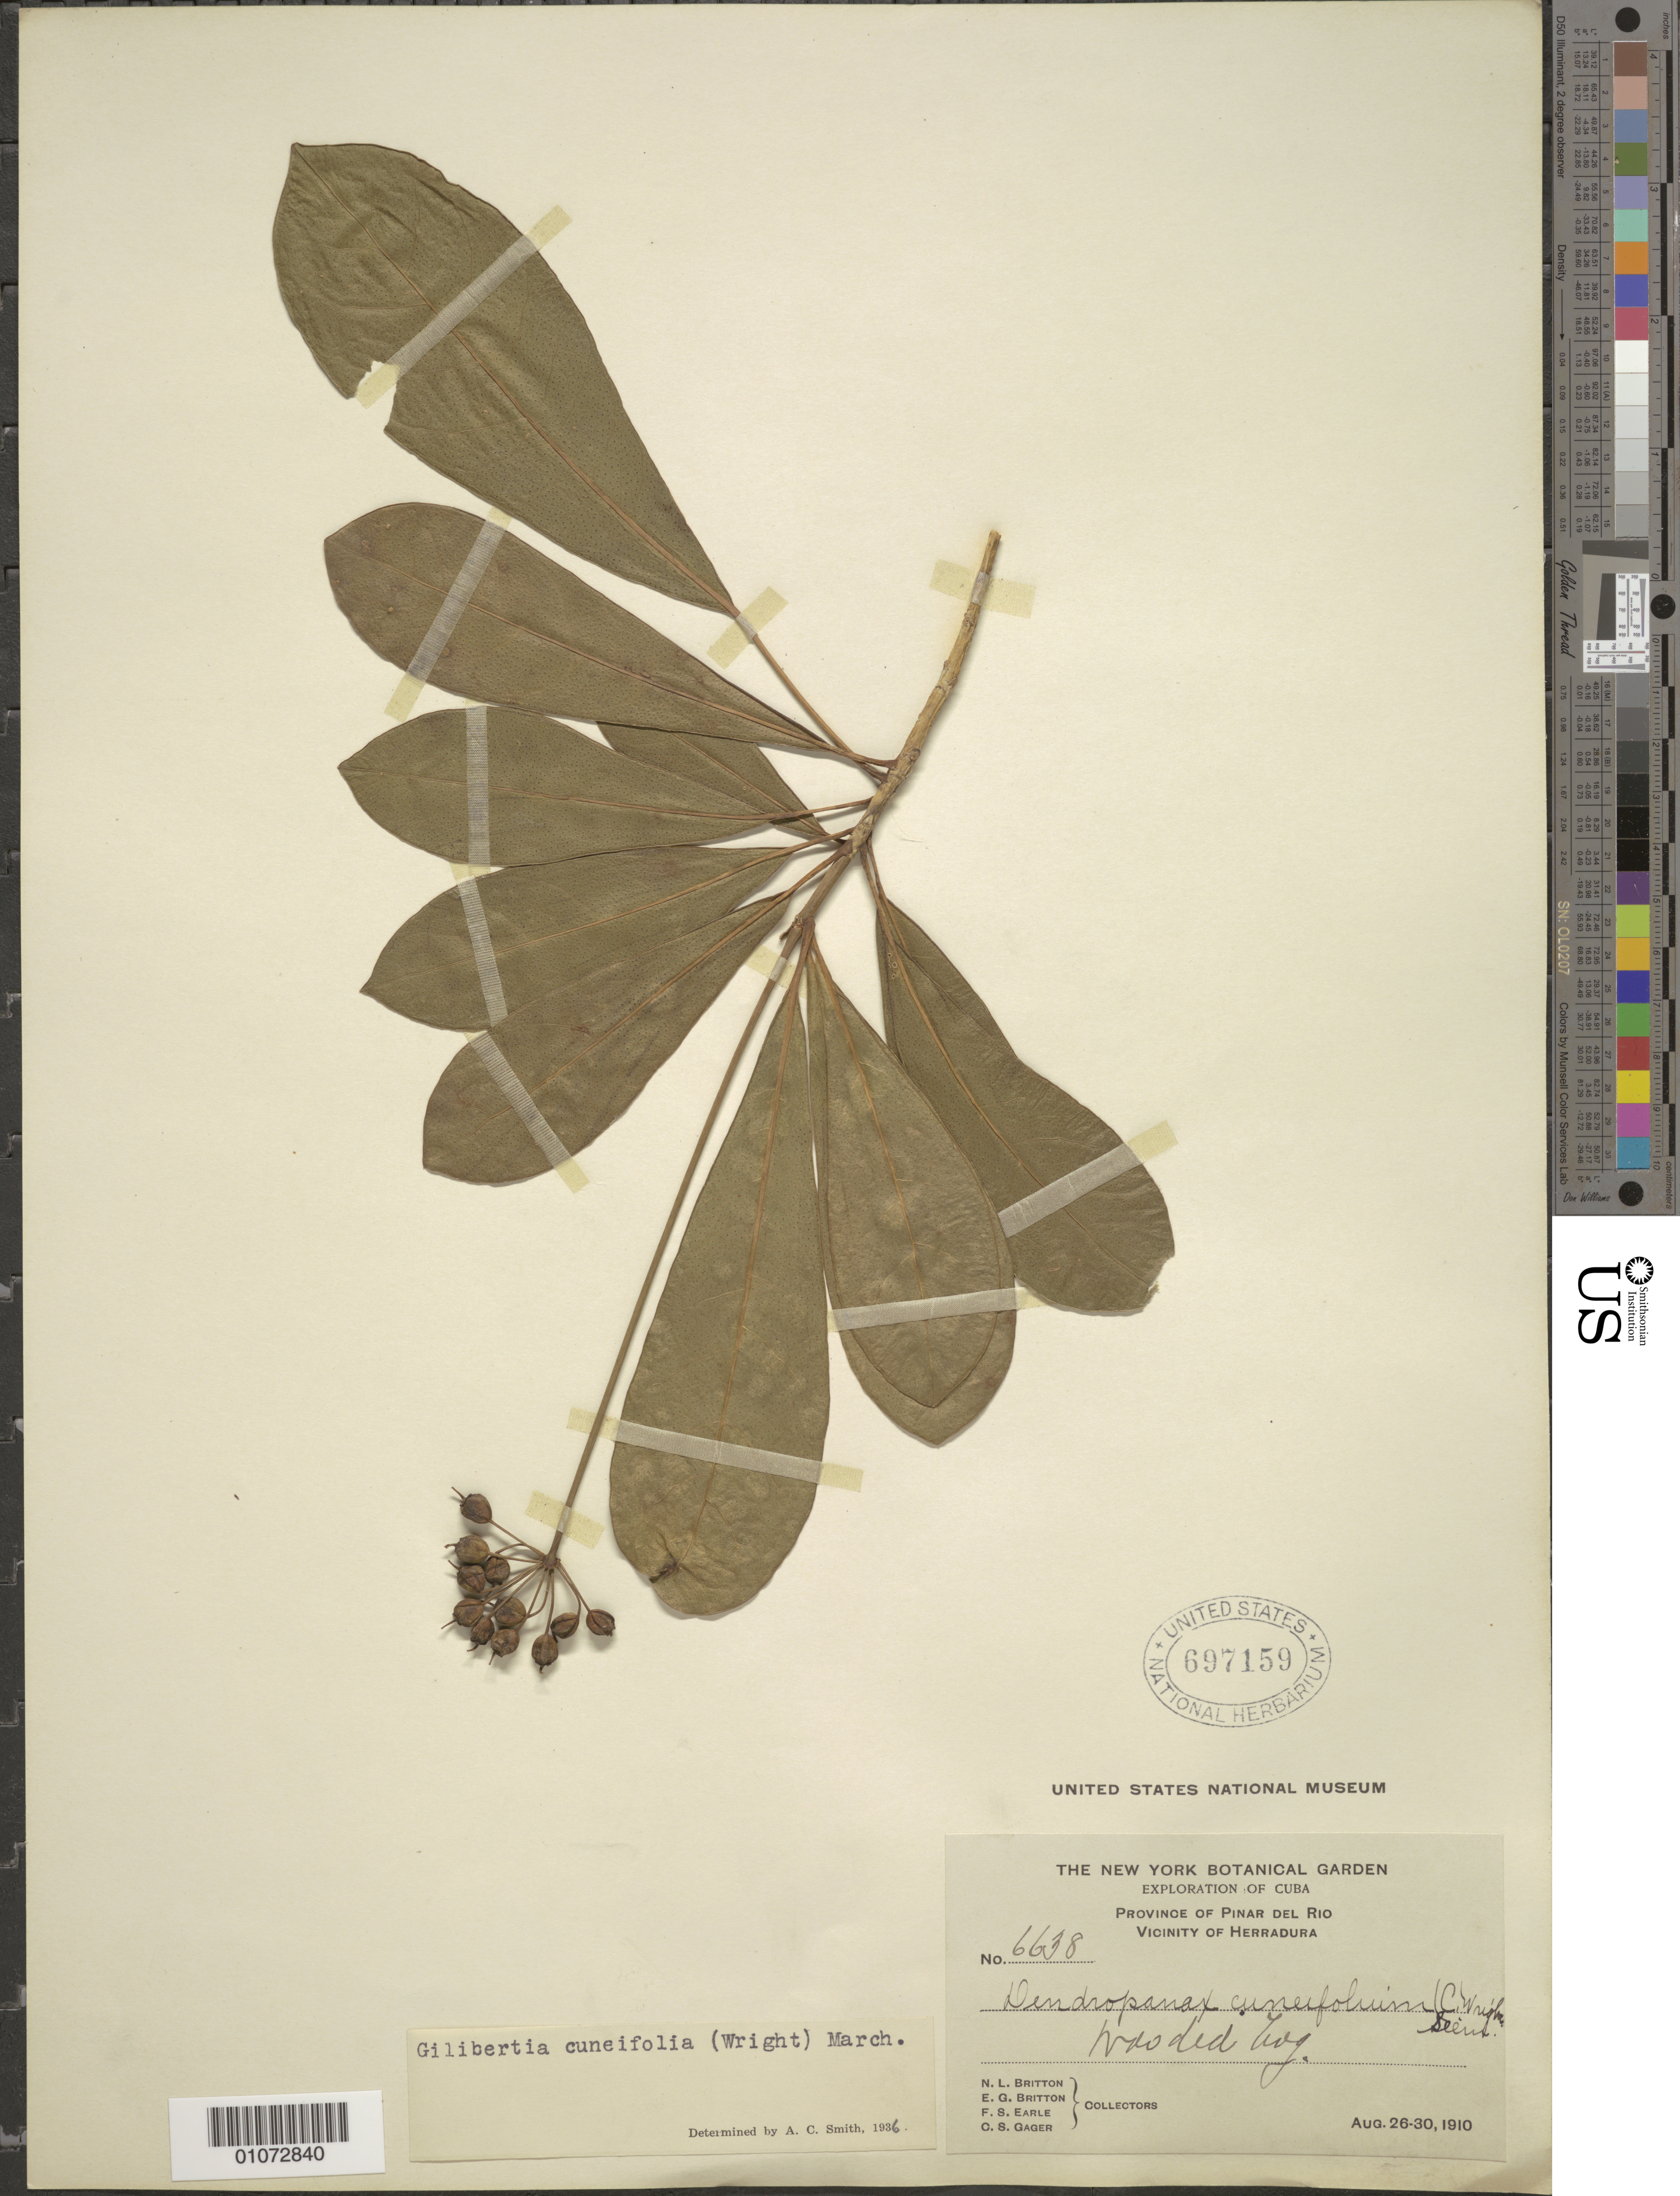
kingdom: Plantae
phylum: Tracheophyta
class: Magnoliopsida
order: Apiales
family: Araliaceae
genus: Dendropanax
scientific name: Dendropanax cuneifolius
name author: (C. Wright ex Griseb.) Seem.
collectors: N. Britton, E. G. Britton, F. S. Earle & C. Gager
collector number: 6638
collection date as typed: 26 Aug 1910 to 30 Aug 1910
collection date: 1910-08-26/1910-08-30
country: Cuba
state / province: Pinar del Rio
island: Cuba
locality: Vicinity of Herradura Wooded bog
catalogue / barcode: US 697159